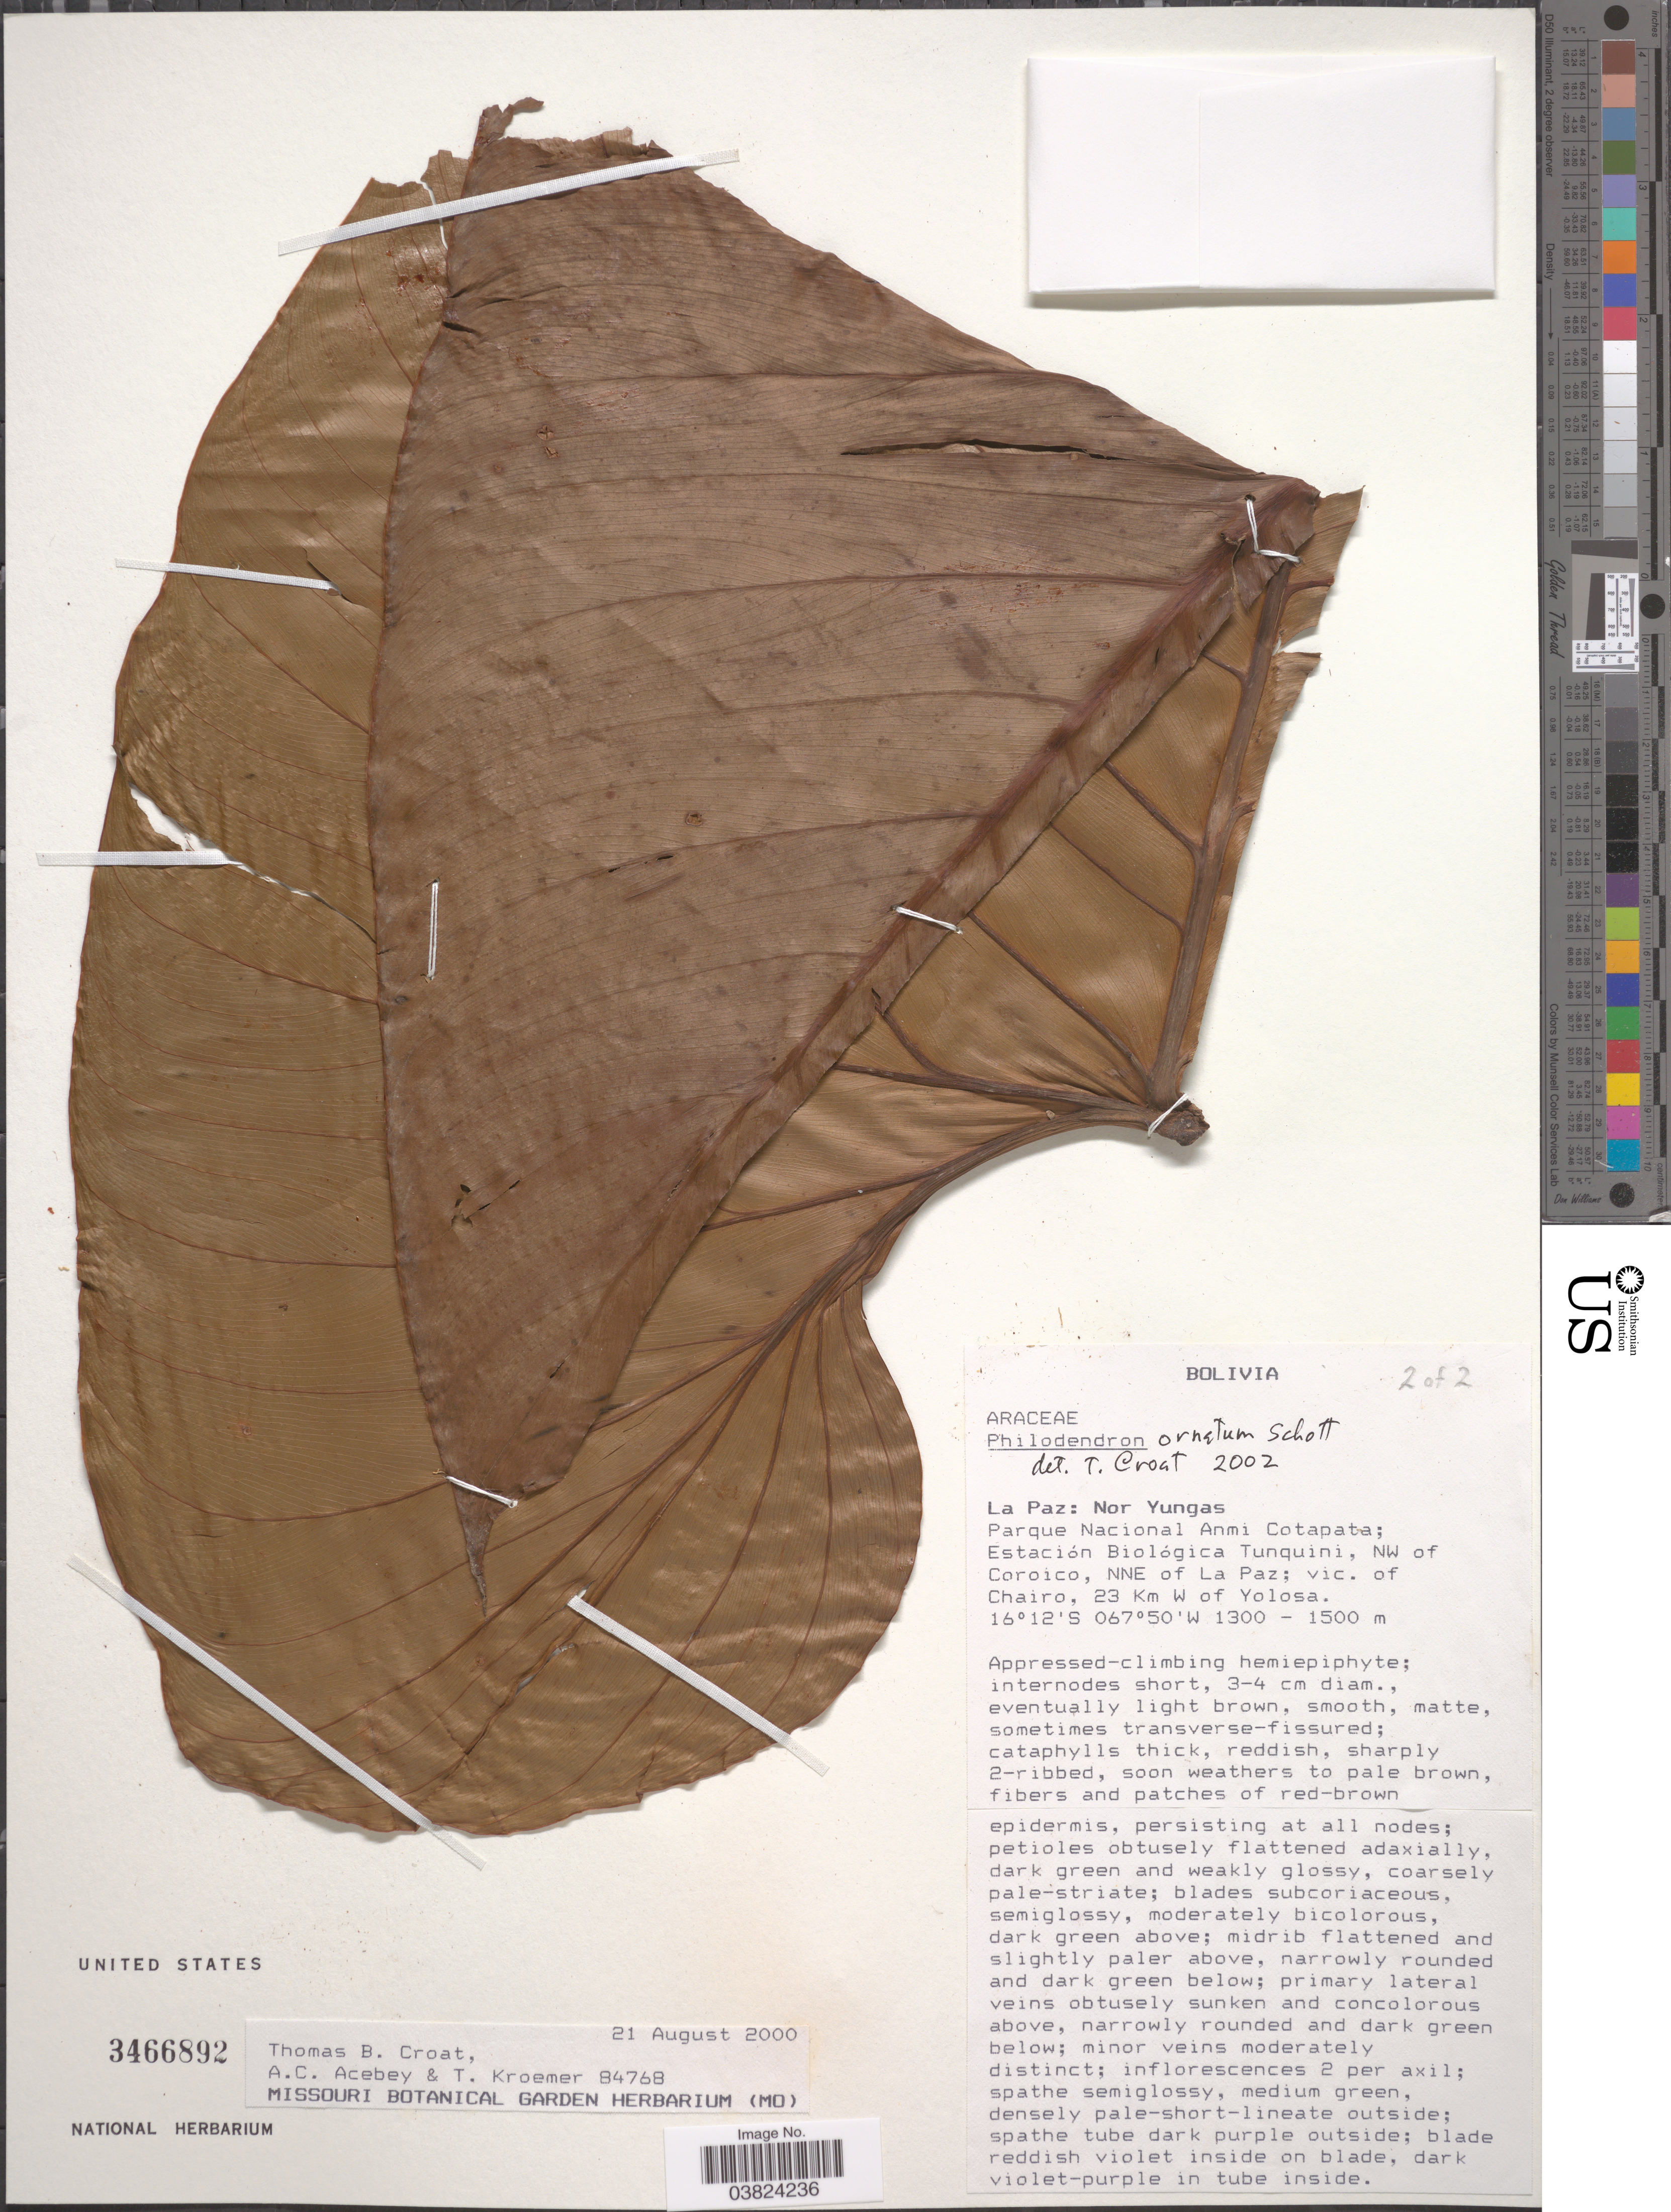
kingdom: Plantae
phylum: Tracheophyta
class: Liliopsida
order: Alismatales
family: Araceae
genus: Philodendron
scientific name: Philodendron ornatum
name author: Schott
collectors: T. B. Croat, A. Acebey & T. Kroemer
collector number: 84768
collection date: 2000-08-21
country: Bolivia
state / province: La Paz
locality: Nor Yungas. Parque Nacional Anmi Cotapata; Estación Biológica Tunquini, NW of Coroico, NNE of La Paz; vic. of Chario, 23 Km W of Yolosa.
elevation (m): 1300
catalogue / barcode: US 3466892